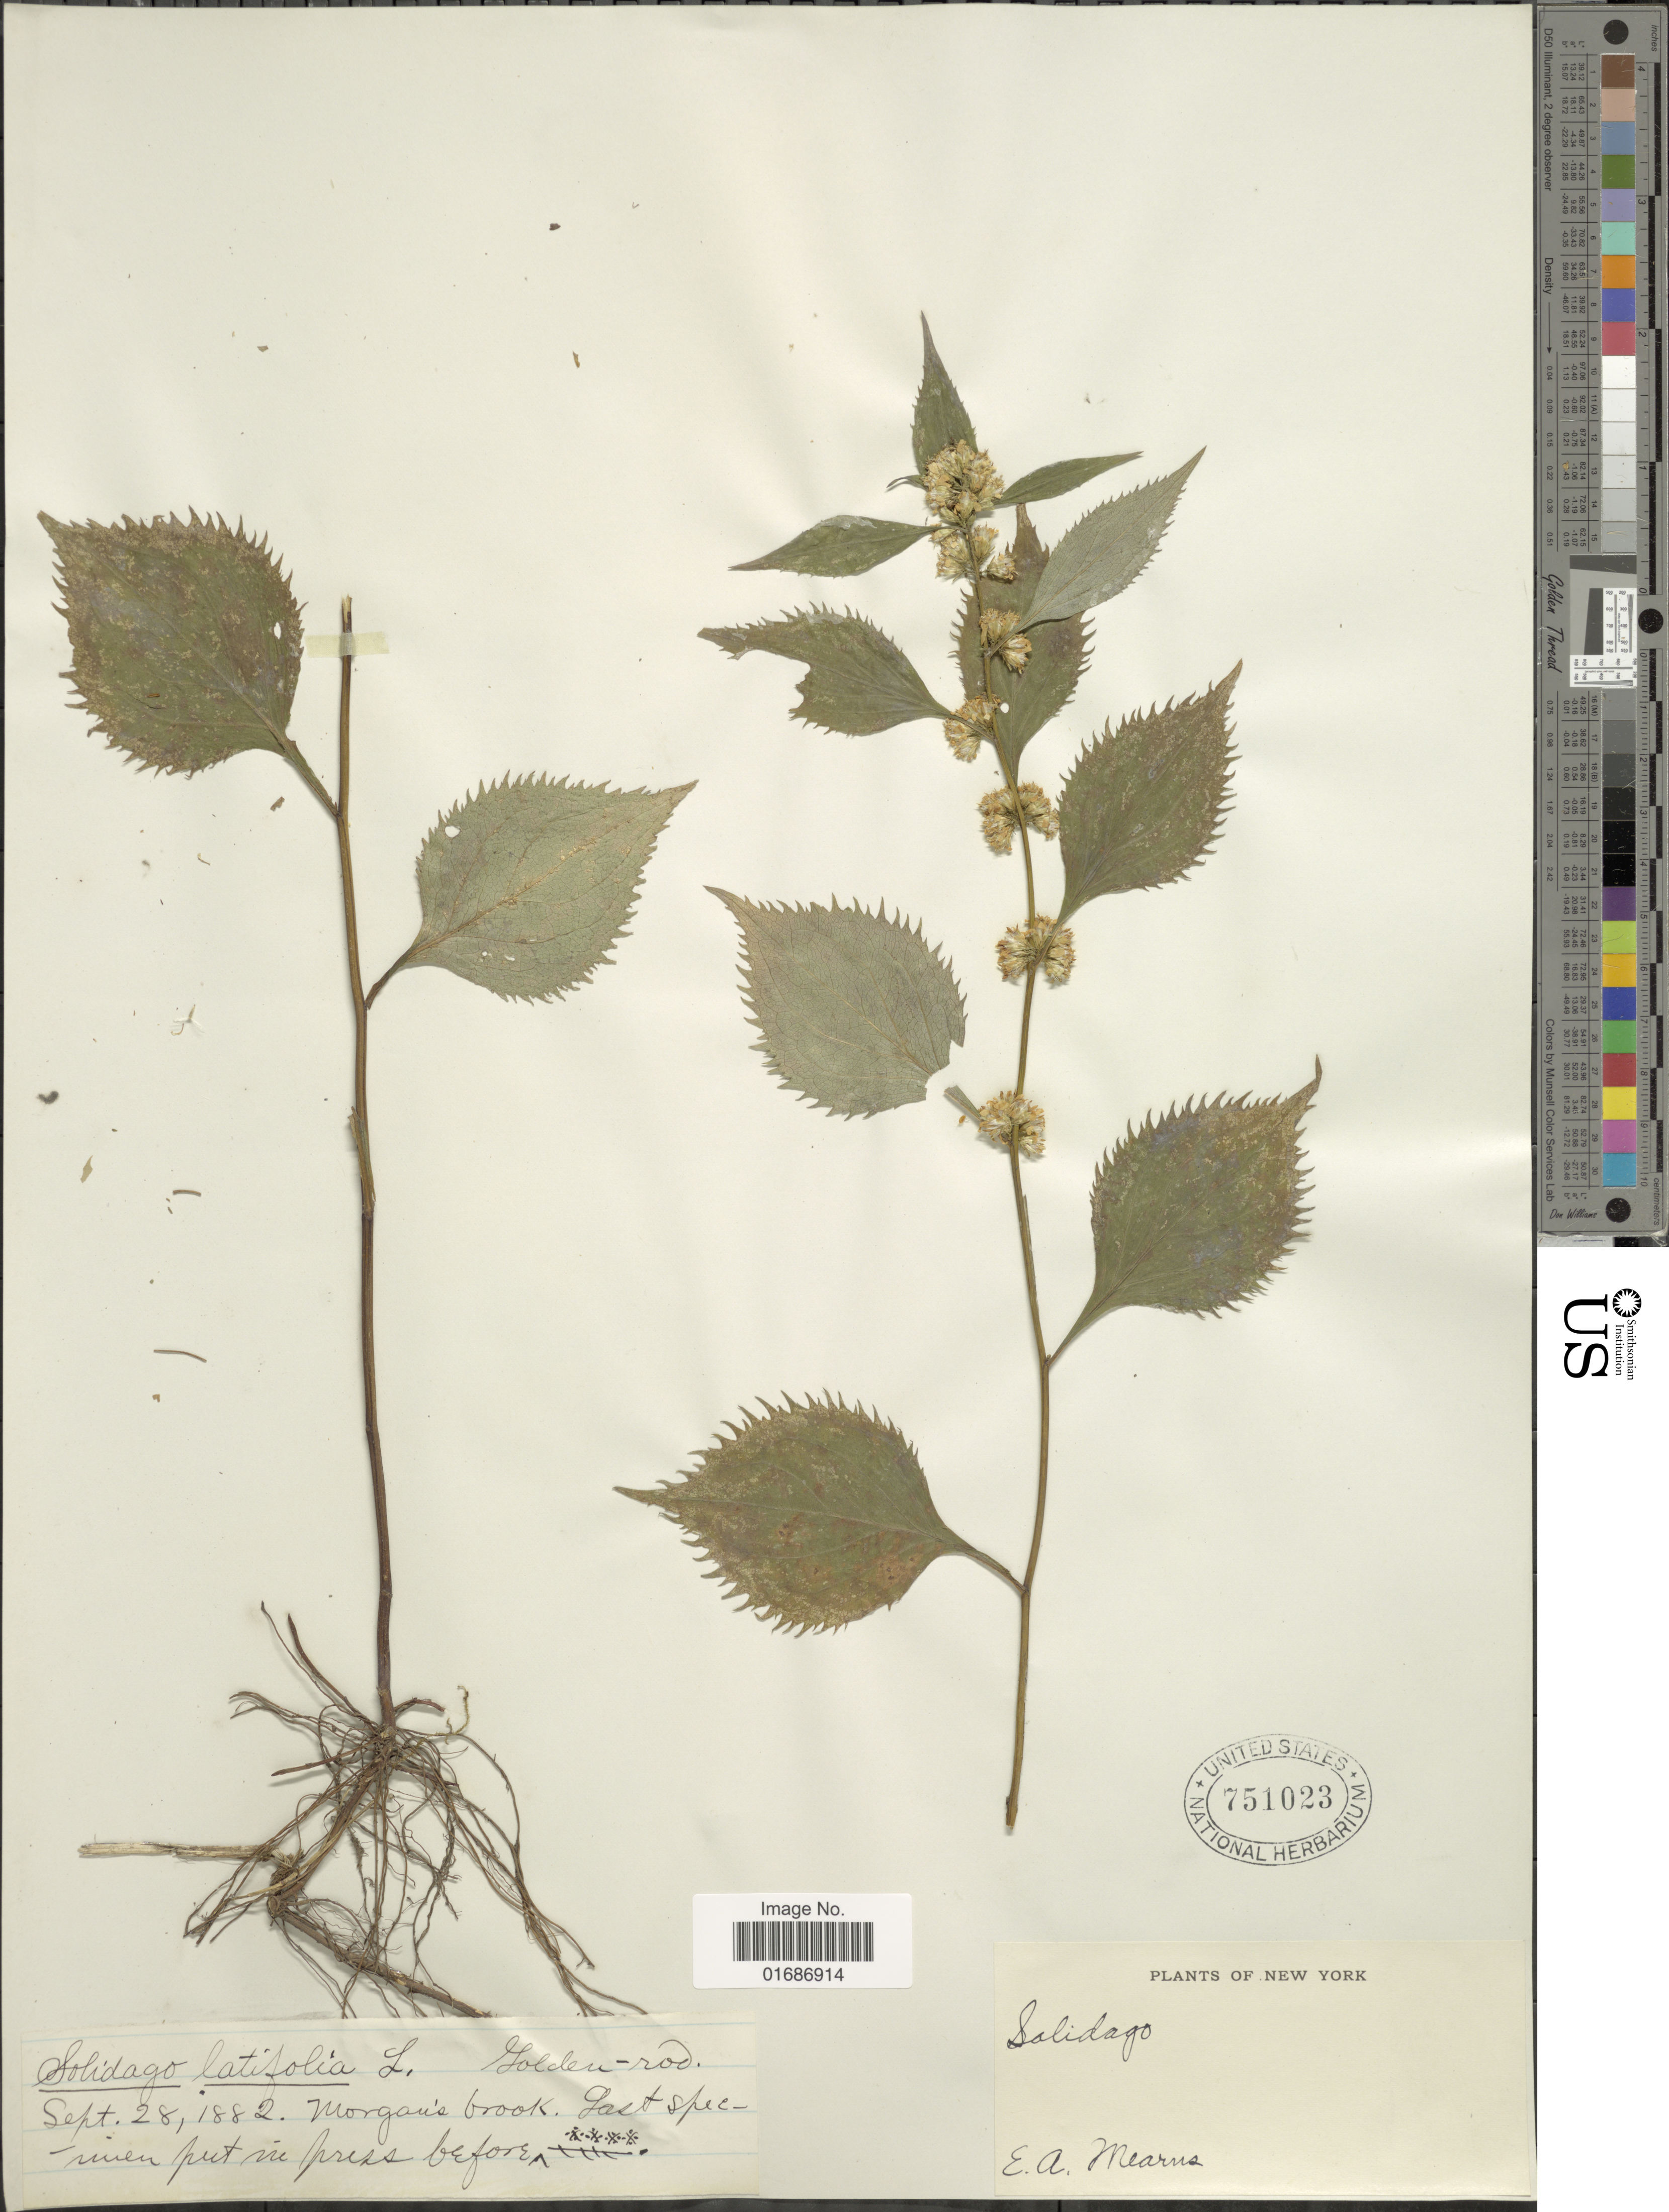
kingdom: Plantae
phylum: Tracheophyta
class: Magnoliopsida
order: Asterales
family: Asteraceae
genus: Solidago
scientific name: Solidago flexicaulis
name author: L.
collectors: E. A. Mearns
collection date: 1882-09-28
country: United States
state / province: New York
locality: Holden-rod., Morgan's brook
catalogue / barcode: US 751023